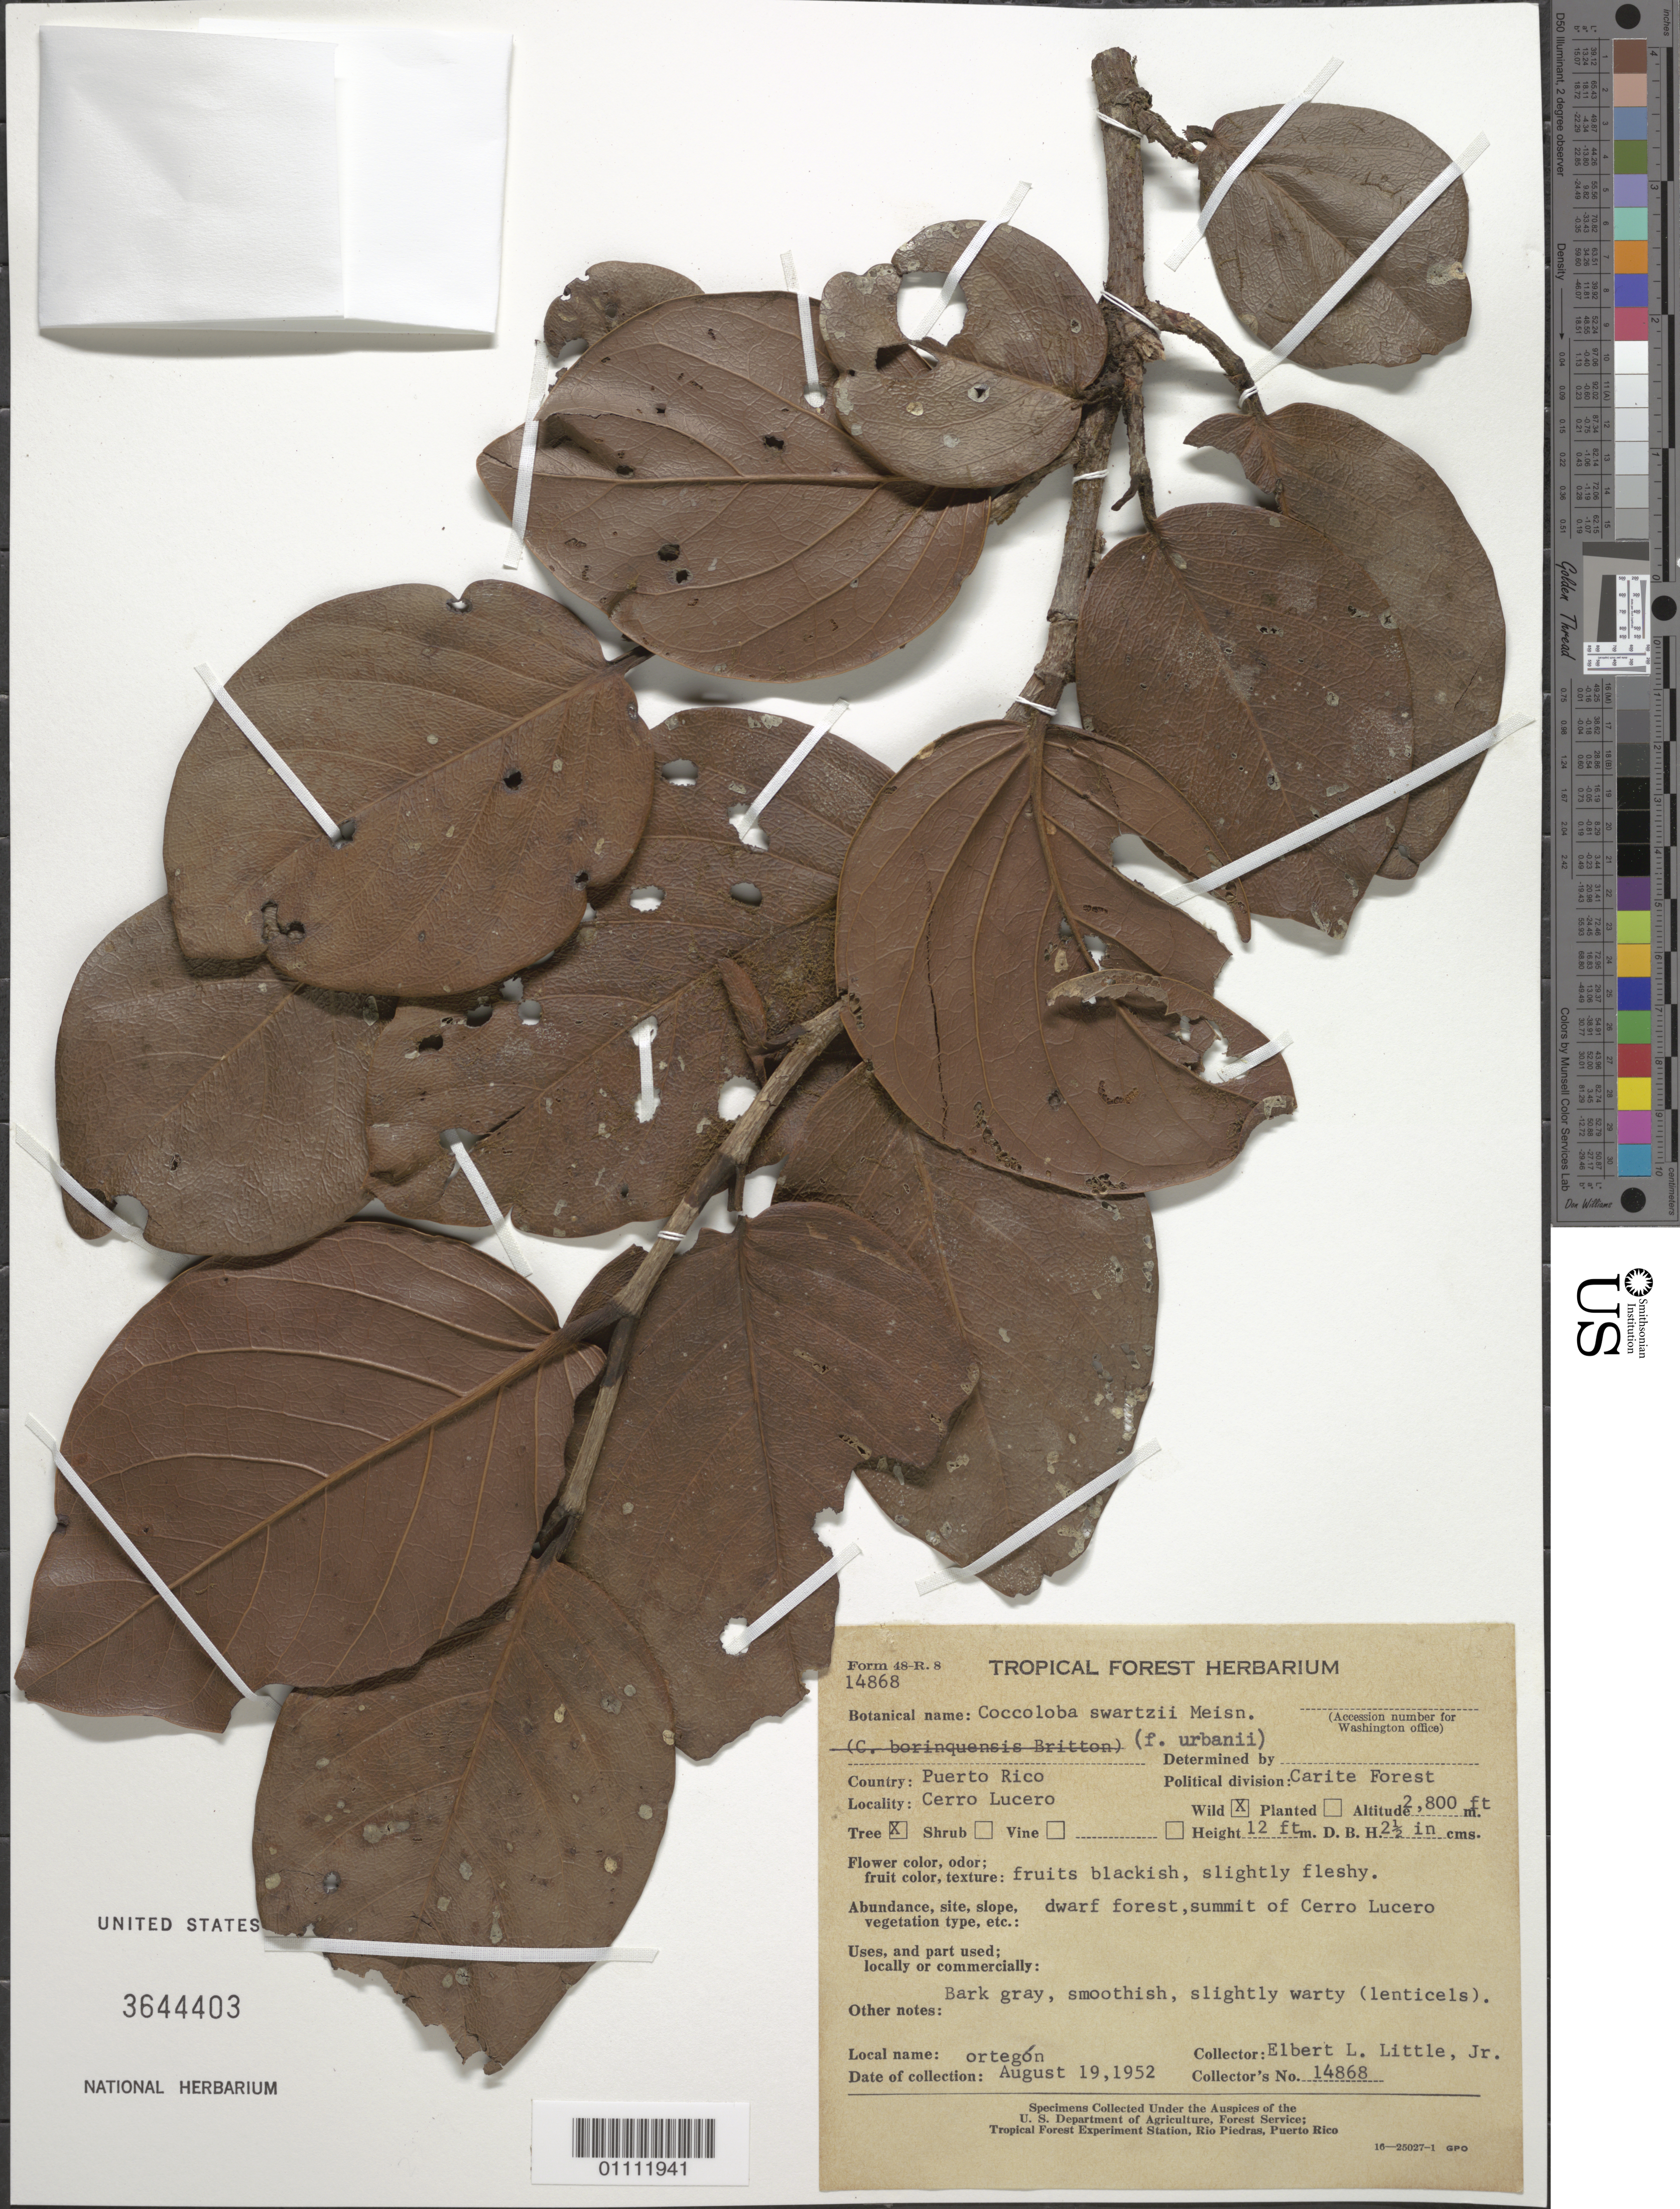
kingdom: Plantae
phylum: Tracheophyta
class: Magnoliopsida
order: Caryophyllales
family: Polygonaceae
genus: Coccoloba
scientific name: Coccoloba swartzii f. urbaniana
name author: (Linden) R.A. Howard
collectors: E. L. Little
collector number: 14868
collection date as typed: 19 Aug 1952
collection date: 1952-08-19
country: Puerto Rico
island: Puerto Rico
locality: Carite Forest, summit of Cerro Lucero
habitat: Dwarf forest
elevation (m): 853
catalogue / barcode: US 3644403